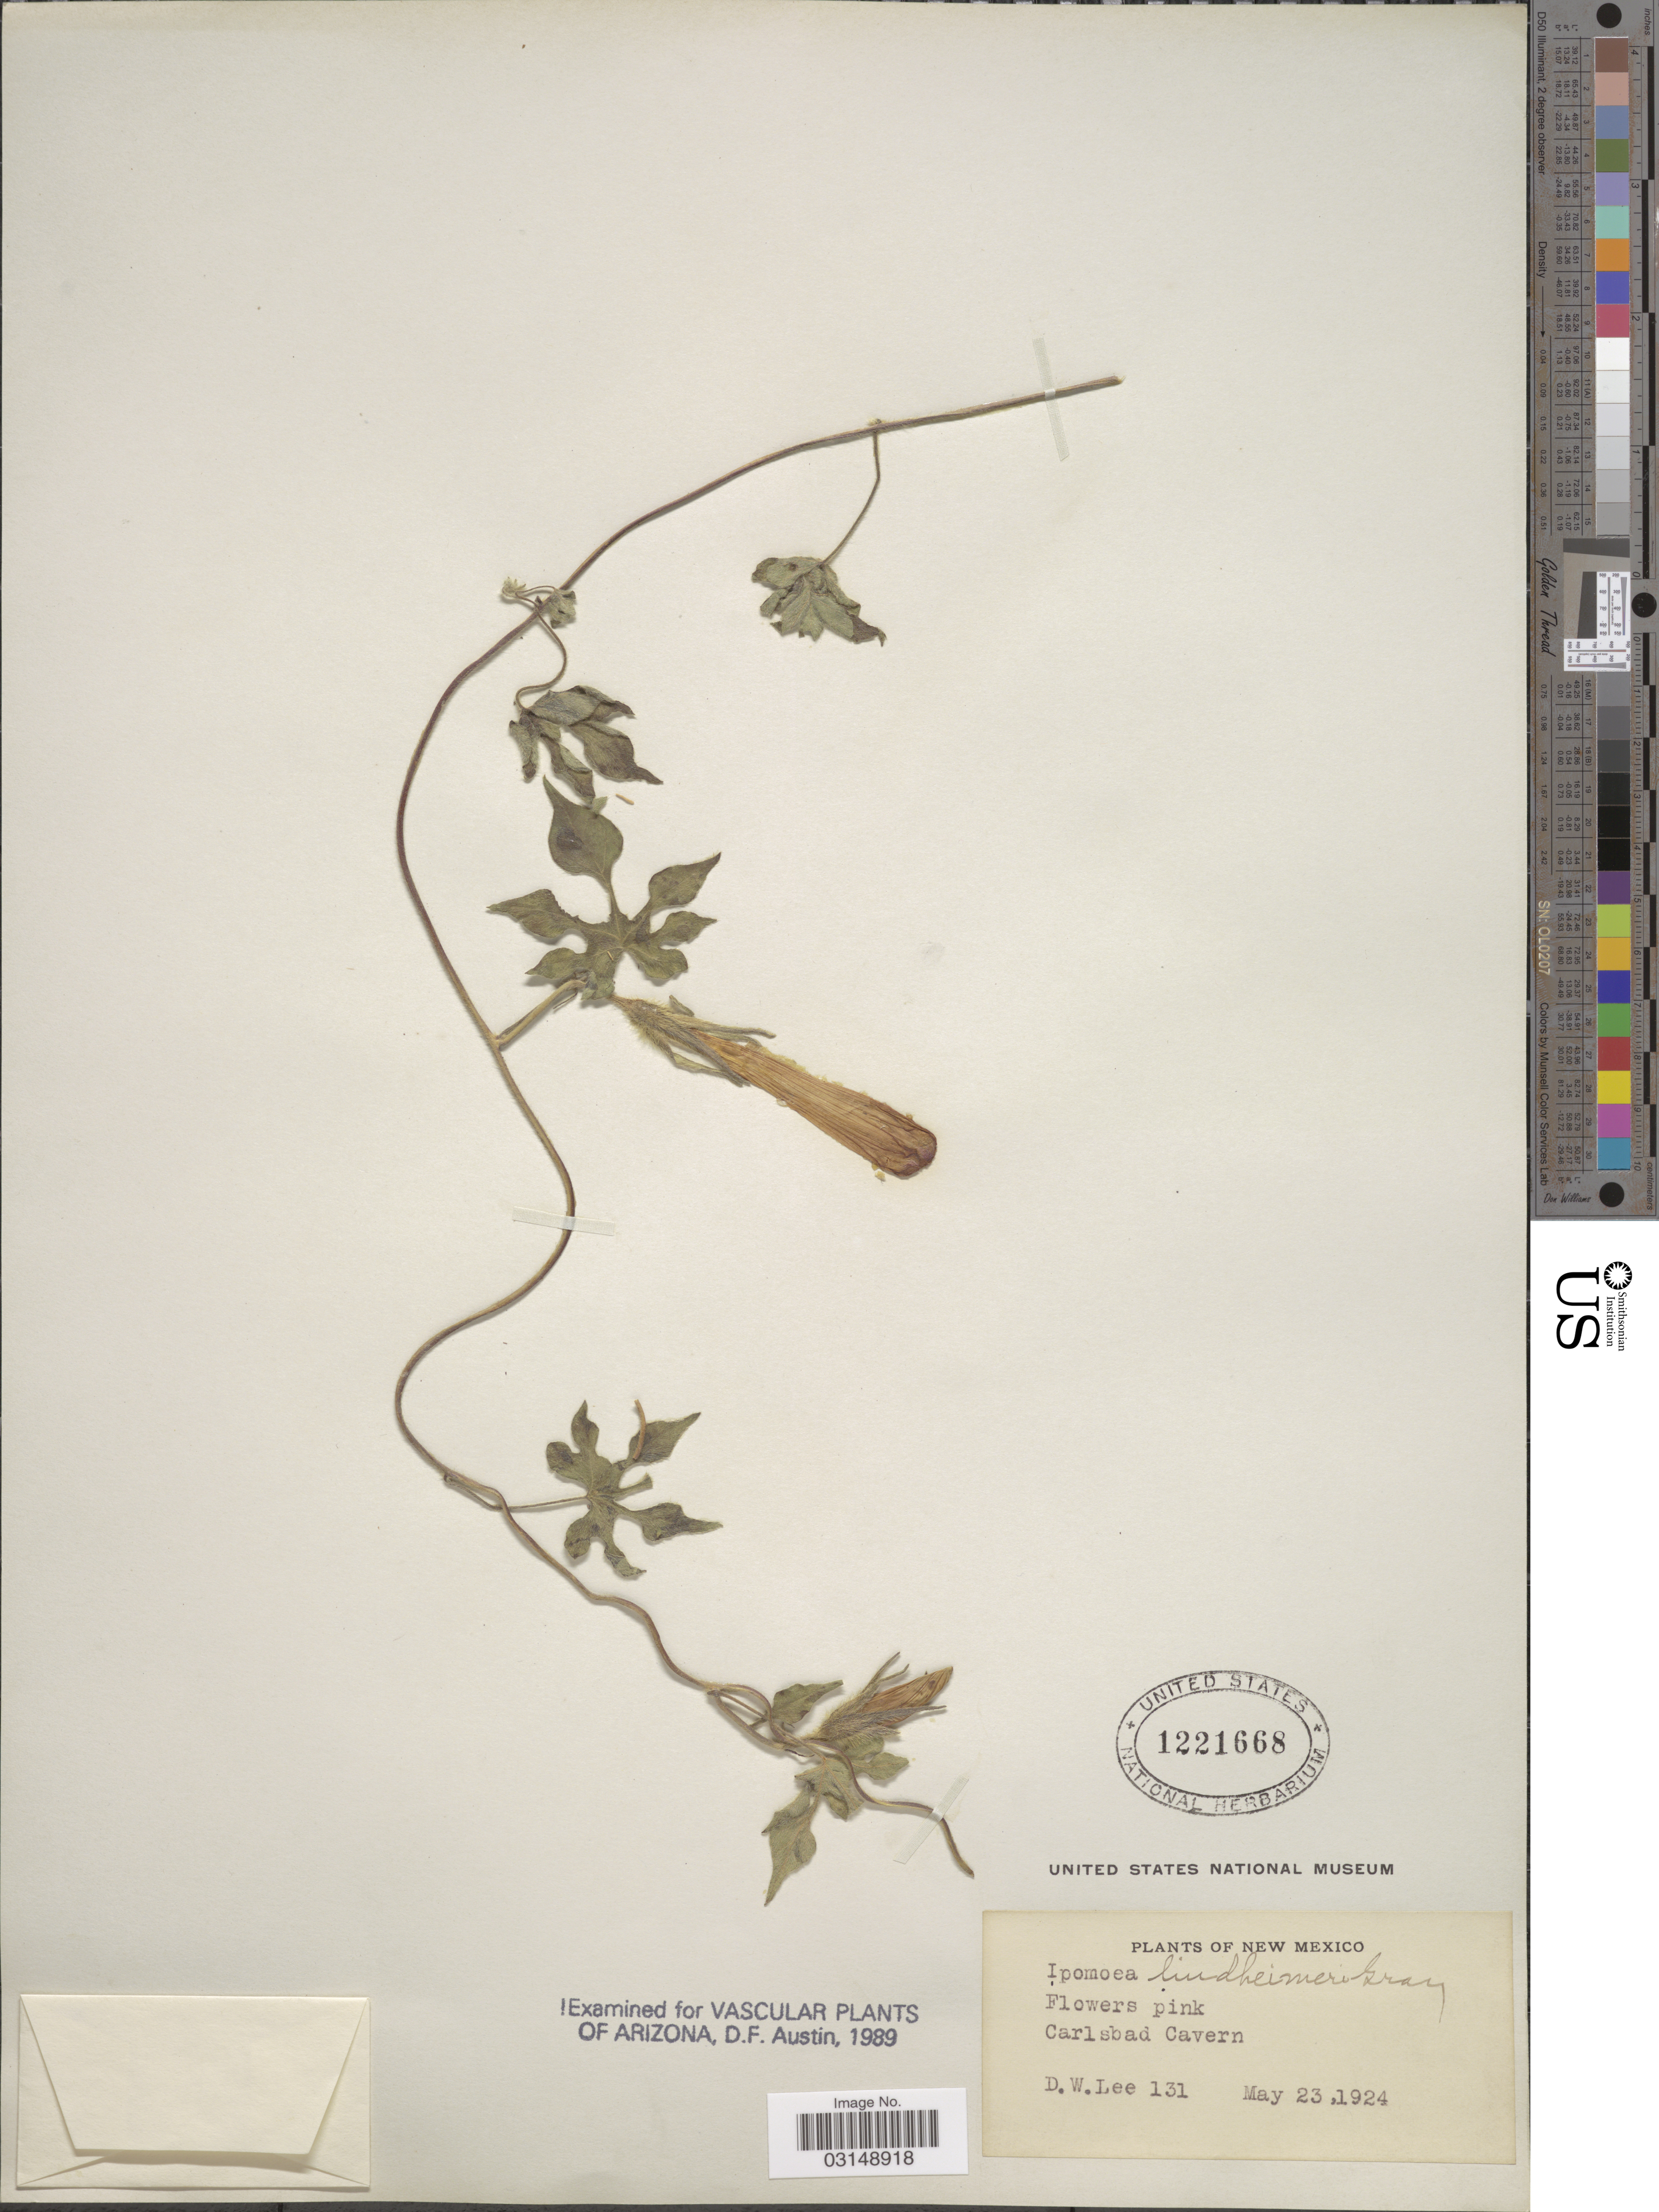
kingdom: Plantae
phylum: Tracheophyta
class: Magnoliopsida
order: Solanales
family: Convolvulaceae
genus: Ipomoea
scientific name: Ipomoea lindheimeri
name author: A. Gray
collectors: D. Lee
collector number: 131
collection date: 1924-05-23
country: United States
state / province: New Mexico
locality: Carlsbad Cavern.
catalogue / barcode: US 1221668